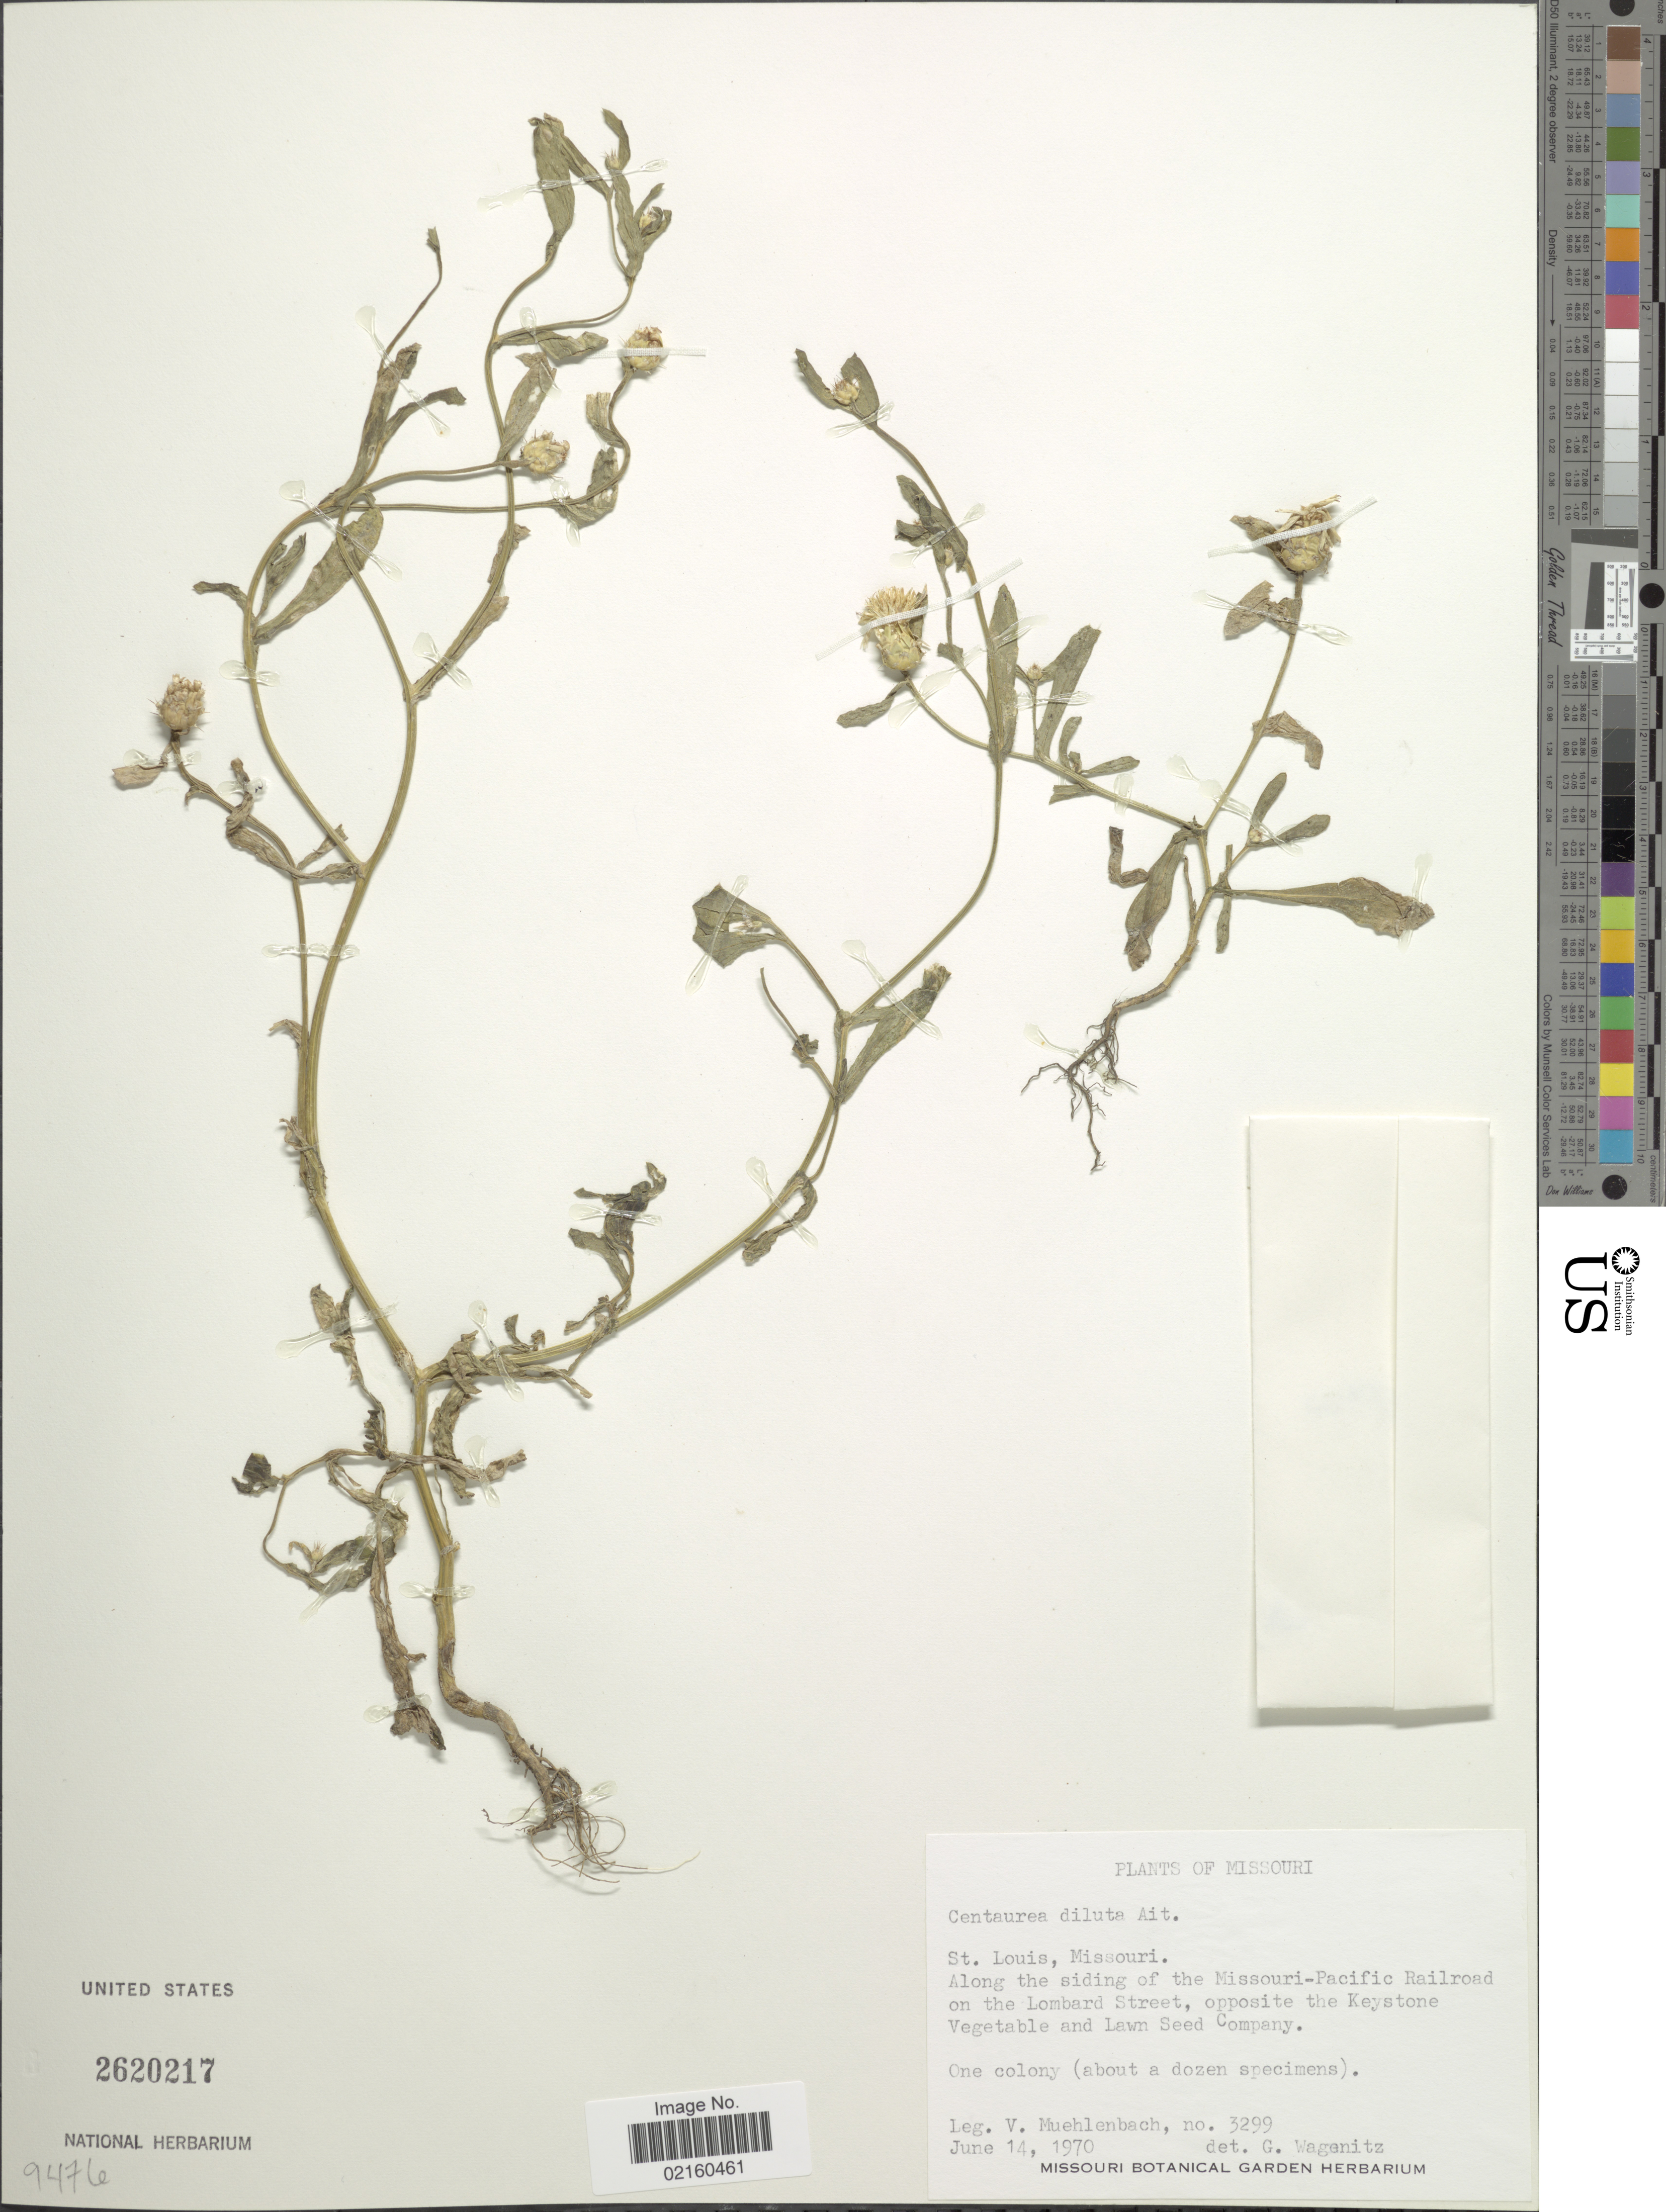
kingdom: Plantae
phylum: Tracheophyta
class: Magnoliopsida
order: Asterales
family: Asteraceae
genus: Centaurea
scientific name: Centaurea diluta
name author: Aiton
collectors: V. Muehlenbach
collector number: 3299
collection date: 1970-06-14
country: United States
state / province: Missouri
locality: St. Louis, along the siding of the Missouri-Pacific Railroad on the Lombard Street, opposite the Keystone Vegetable and Lawn Seed Company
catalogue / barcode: US 2620217